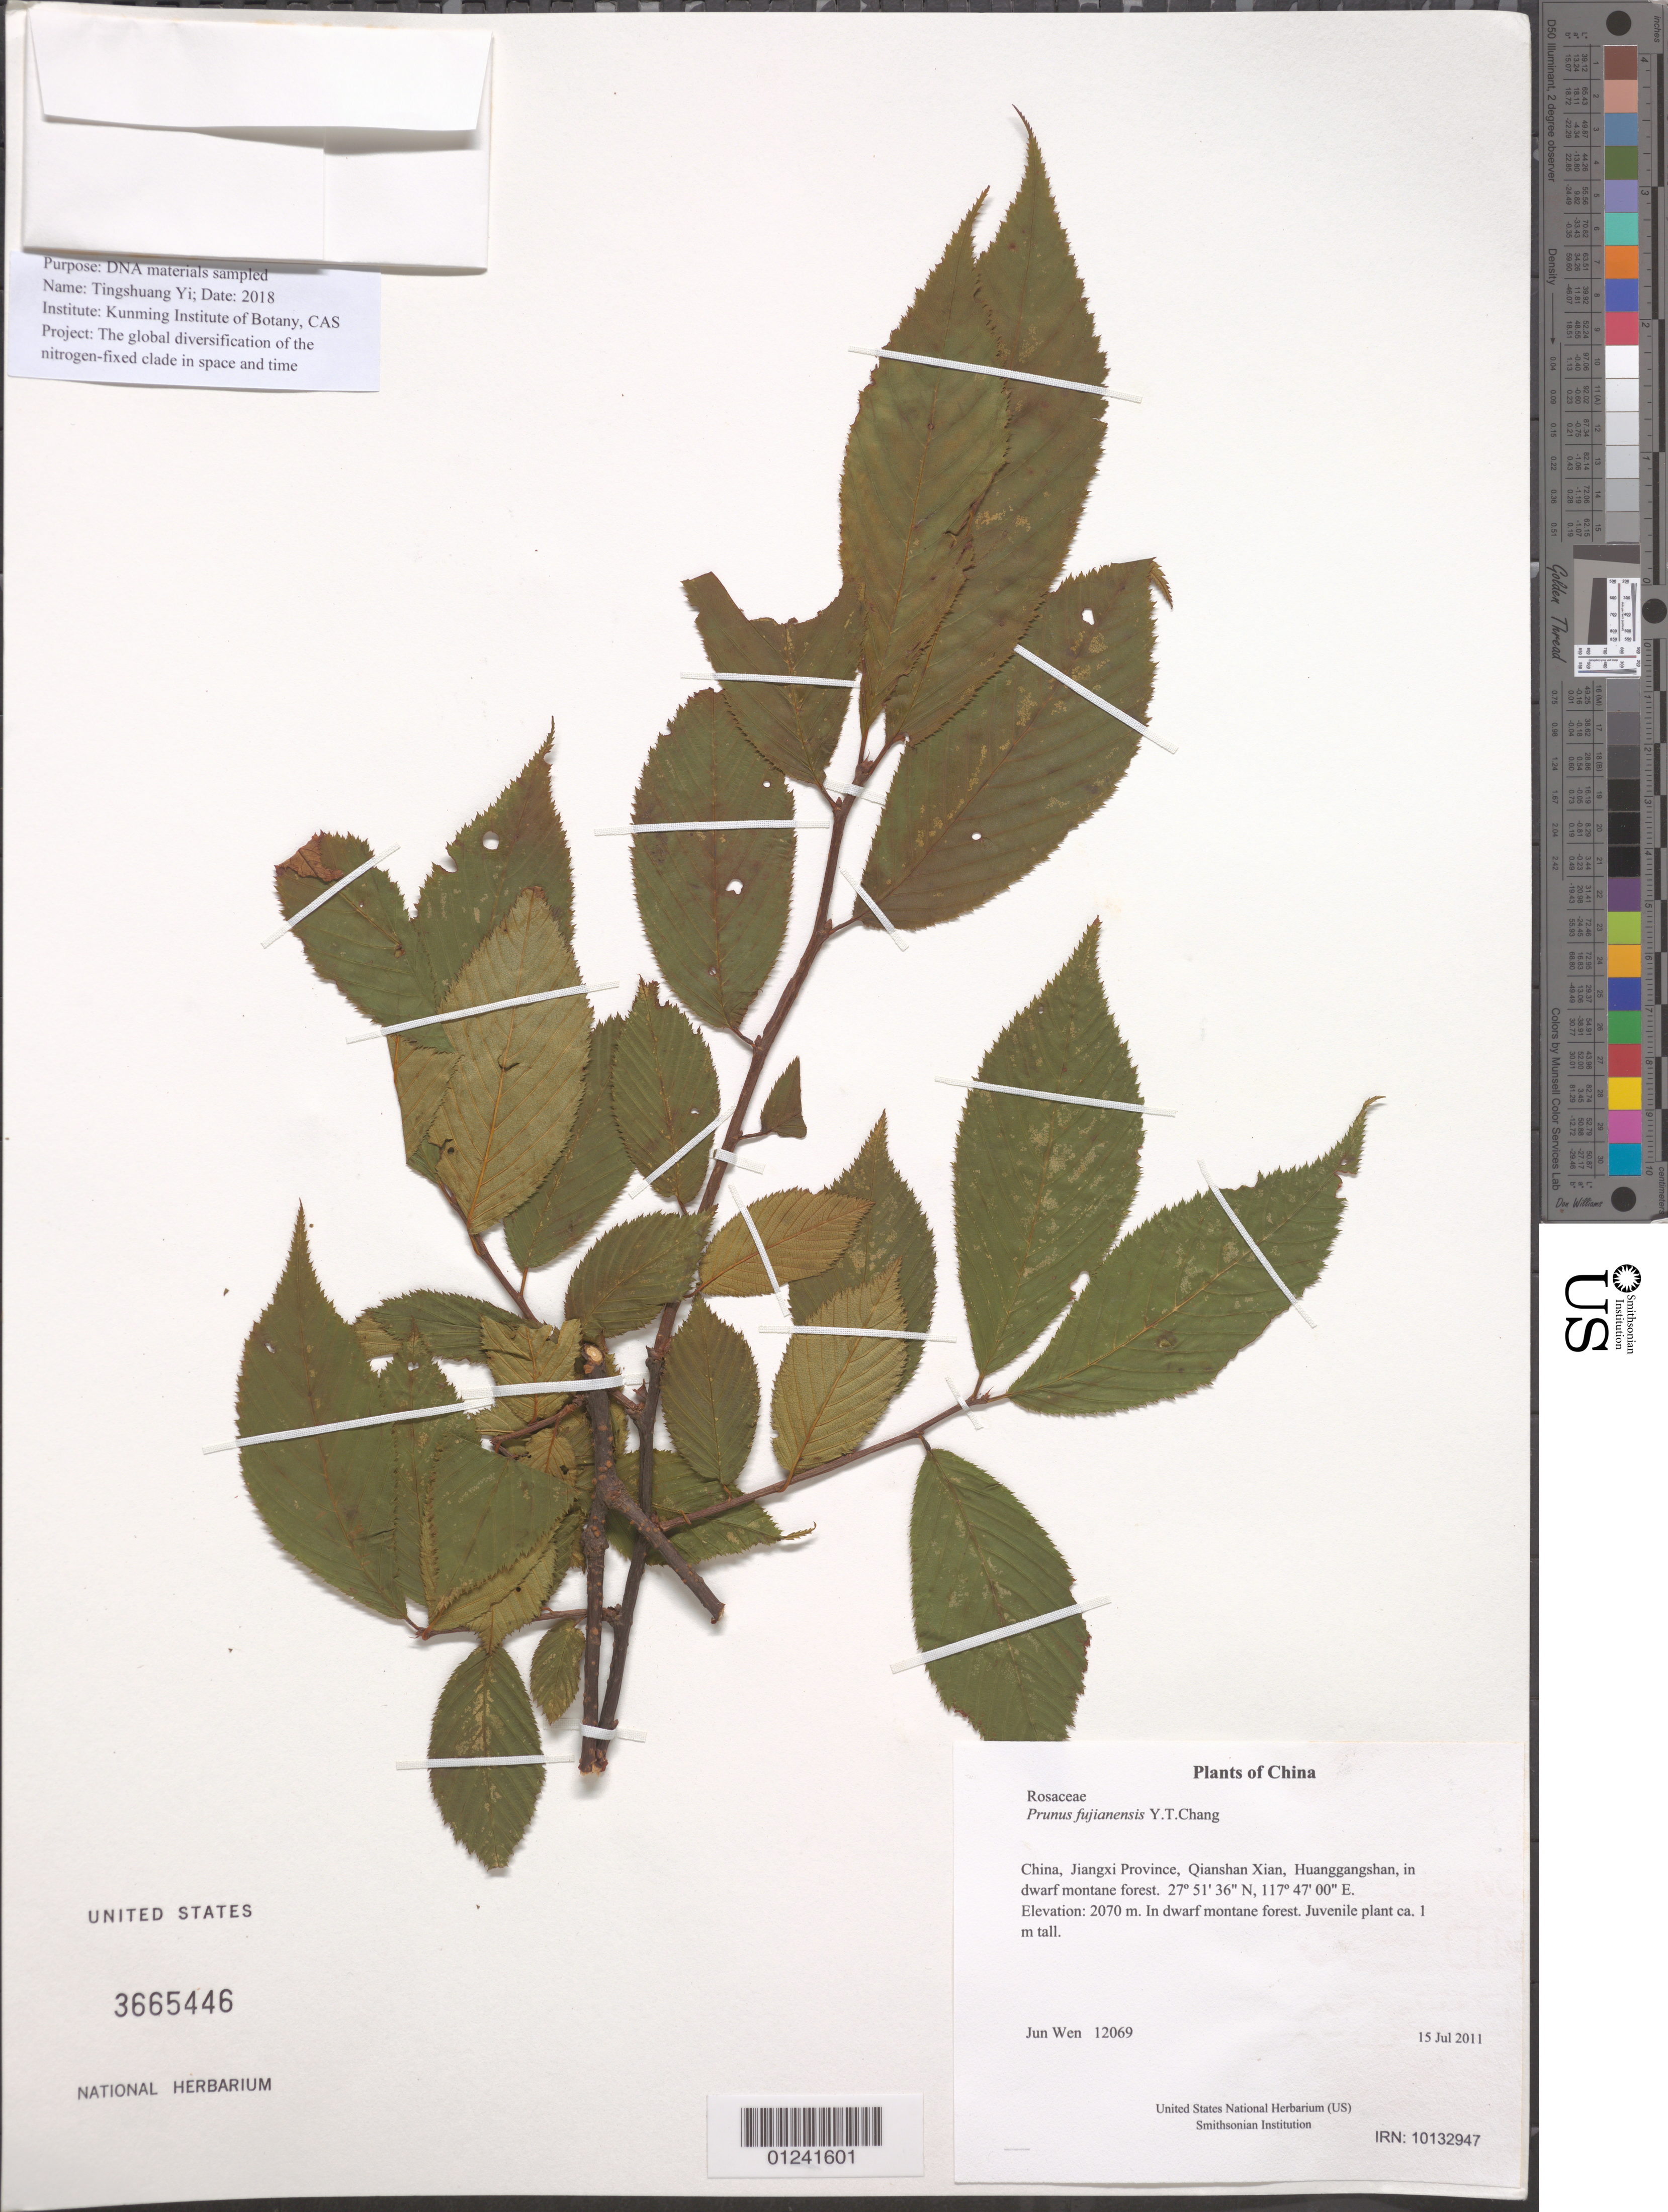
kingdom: Plantae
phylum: Tracheophyta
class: Magnoliopsida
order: Rosales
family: Rosaceae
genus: Prunus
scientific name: Prunus fujianensis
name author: Y.T. Chang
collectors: J. Wen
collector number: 12069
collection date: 2011-07-15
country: China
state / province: Jiangxi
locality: Qianshan Xian, Huanggangshan, in dwarf montane forest.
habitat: In dwarf montane forest.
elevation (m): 2070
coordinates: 27 51.605 N, 117 47.003 E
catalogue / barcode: US 3665446